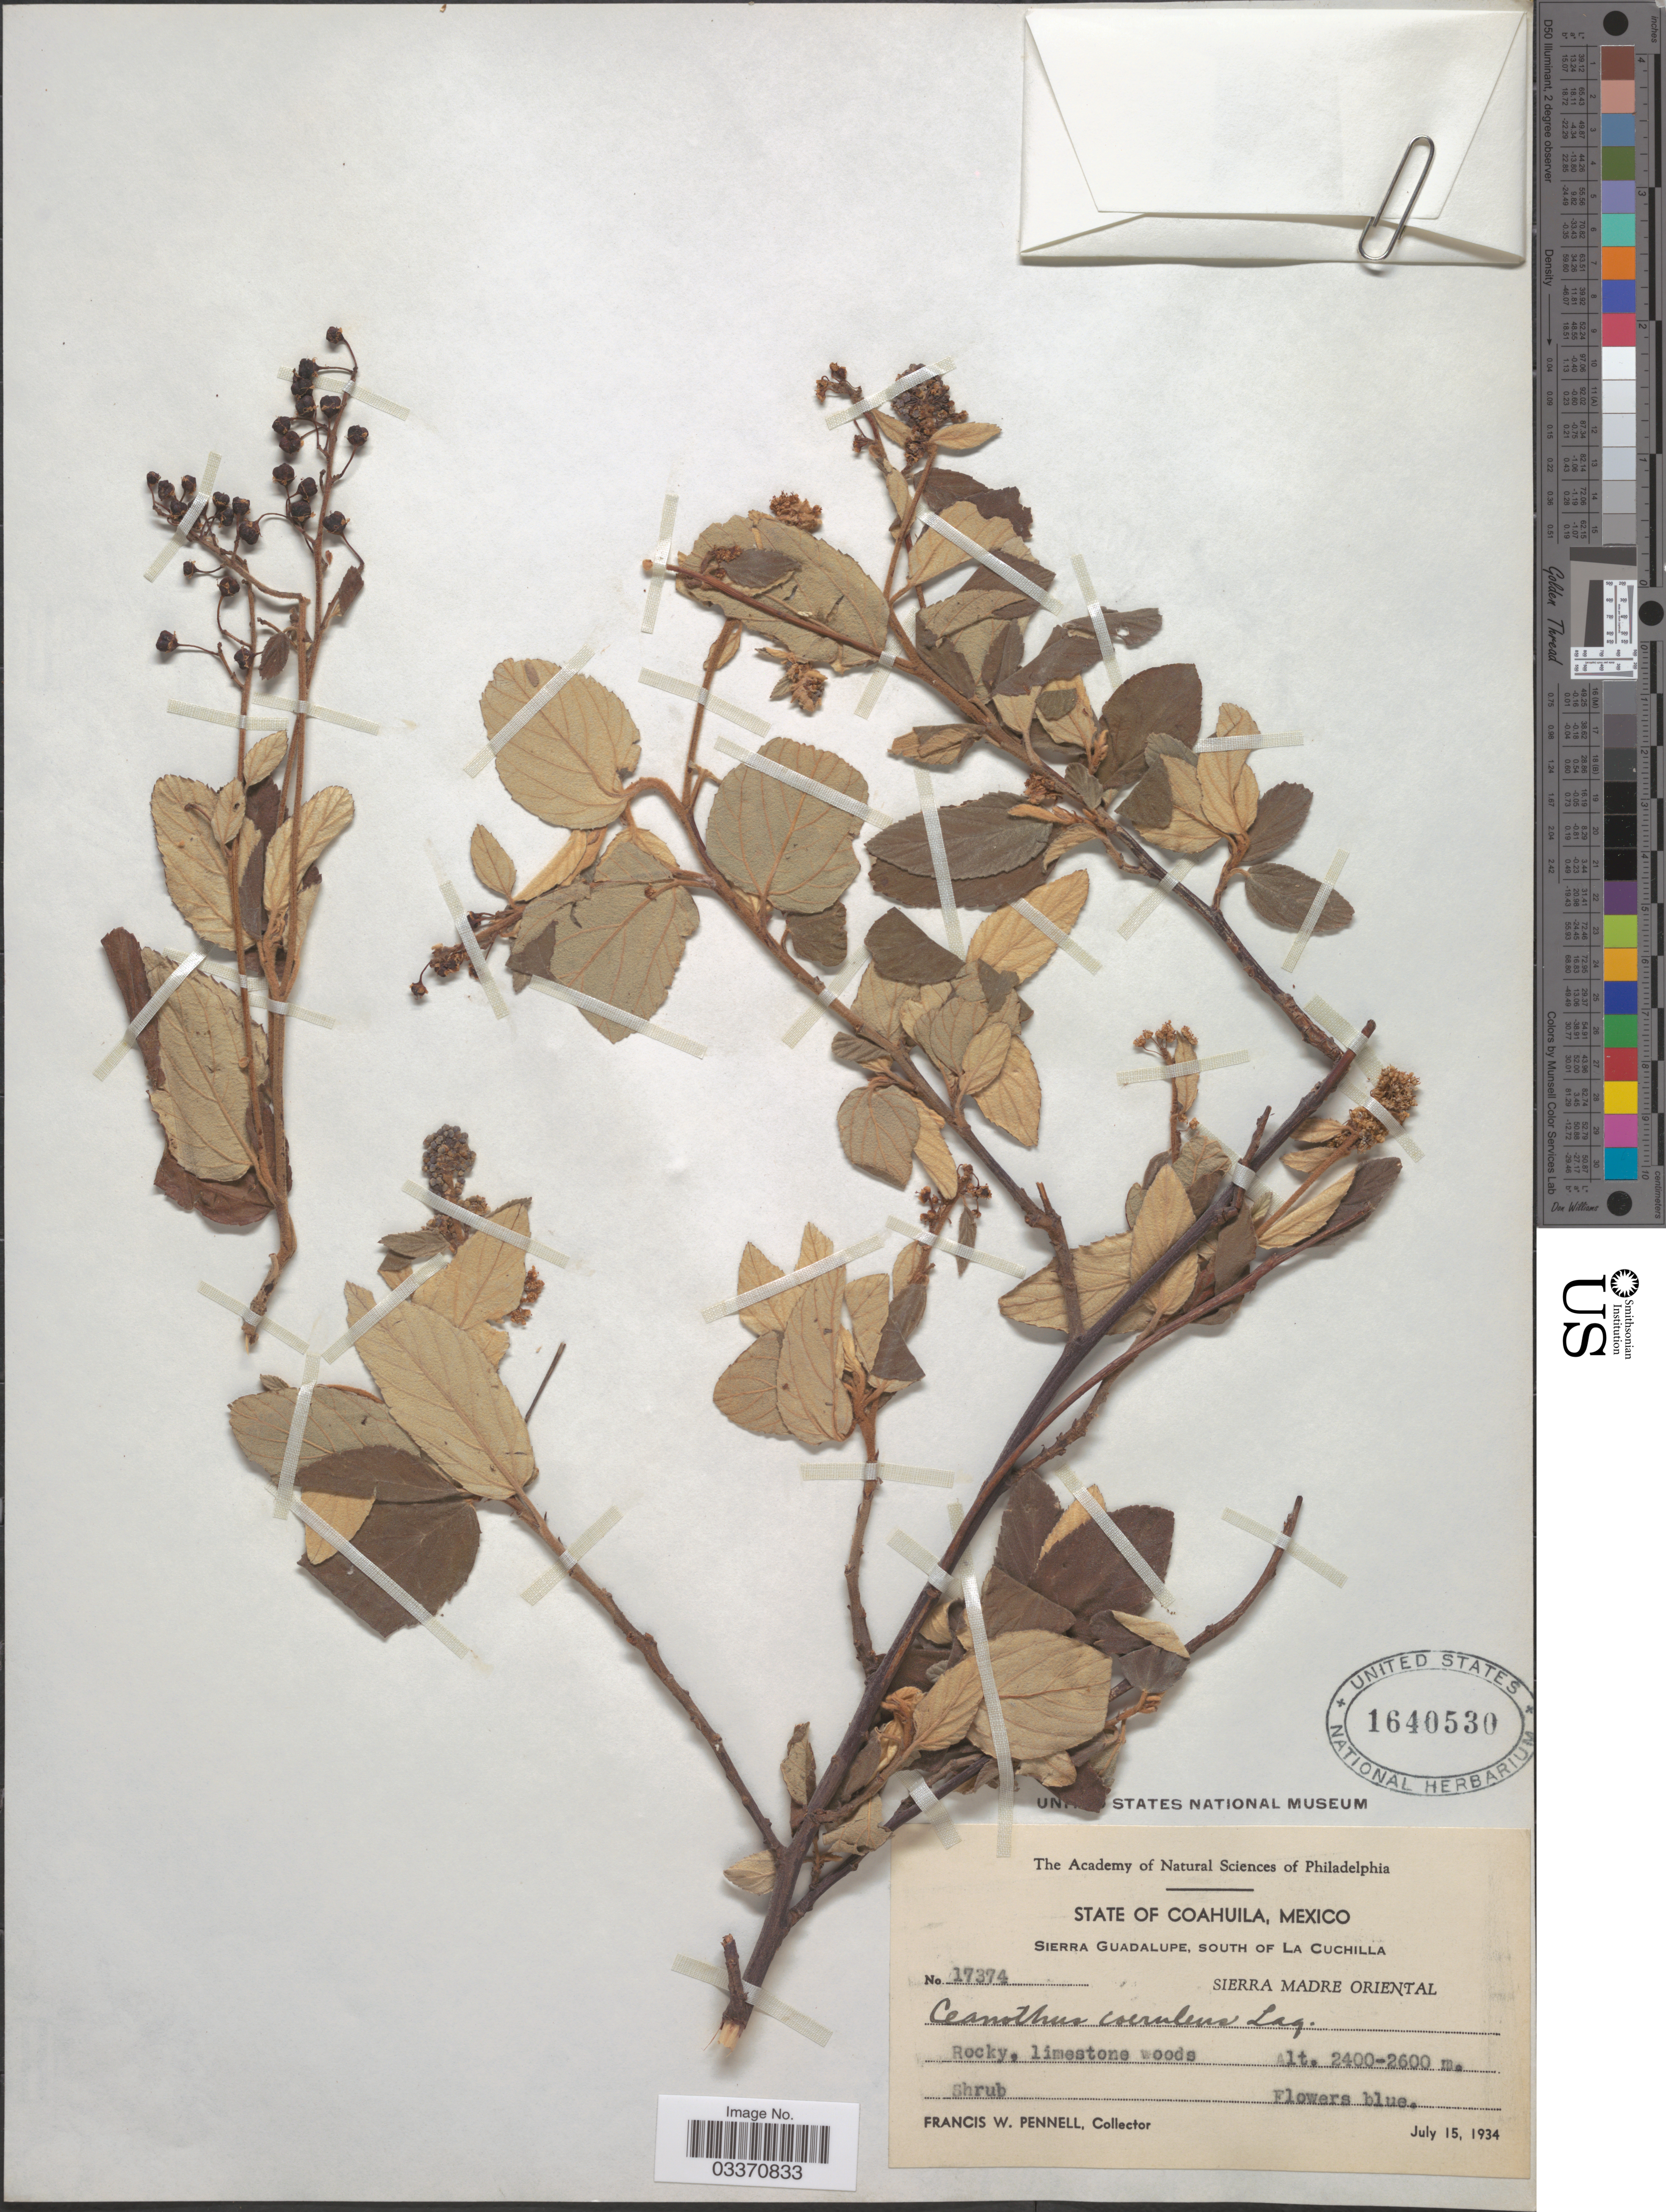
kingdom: Plantae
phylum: Tracheophyta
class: Magnoliopsida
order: Rosales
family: Rhamnaceae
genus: Ceanothus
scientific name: Ceanothus caeruleus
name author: Lag.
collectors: F. W. Pennell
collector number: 17374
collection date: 1934-07-15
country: Mexico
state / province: Coahuila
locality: Sierra Guadalupe, south of La Cuchilla. Sierra Madre Oriental.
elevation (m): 2400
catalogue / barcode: US 1640530